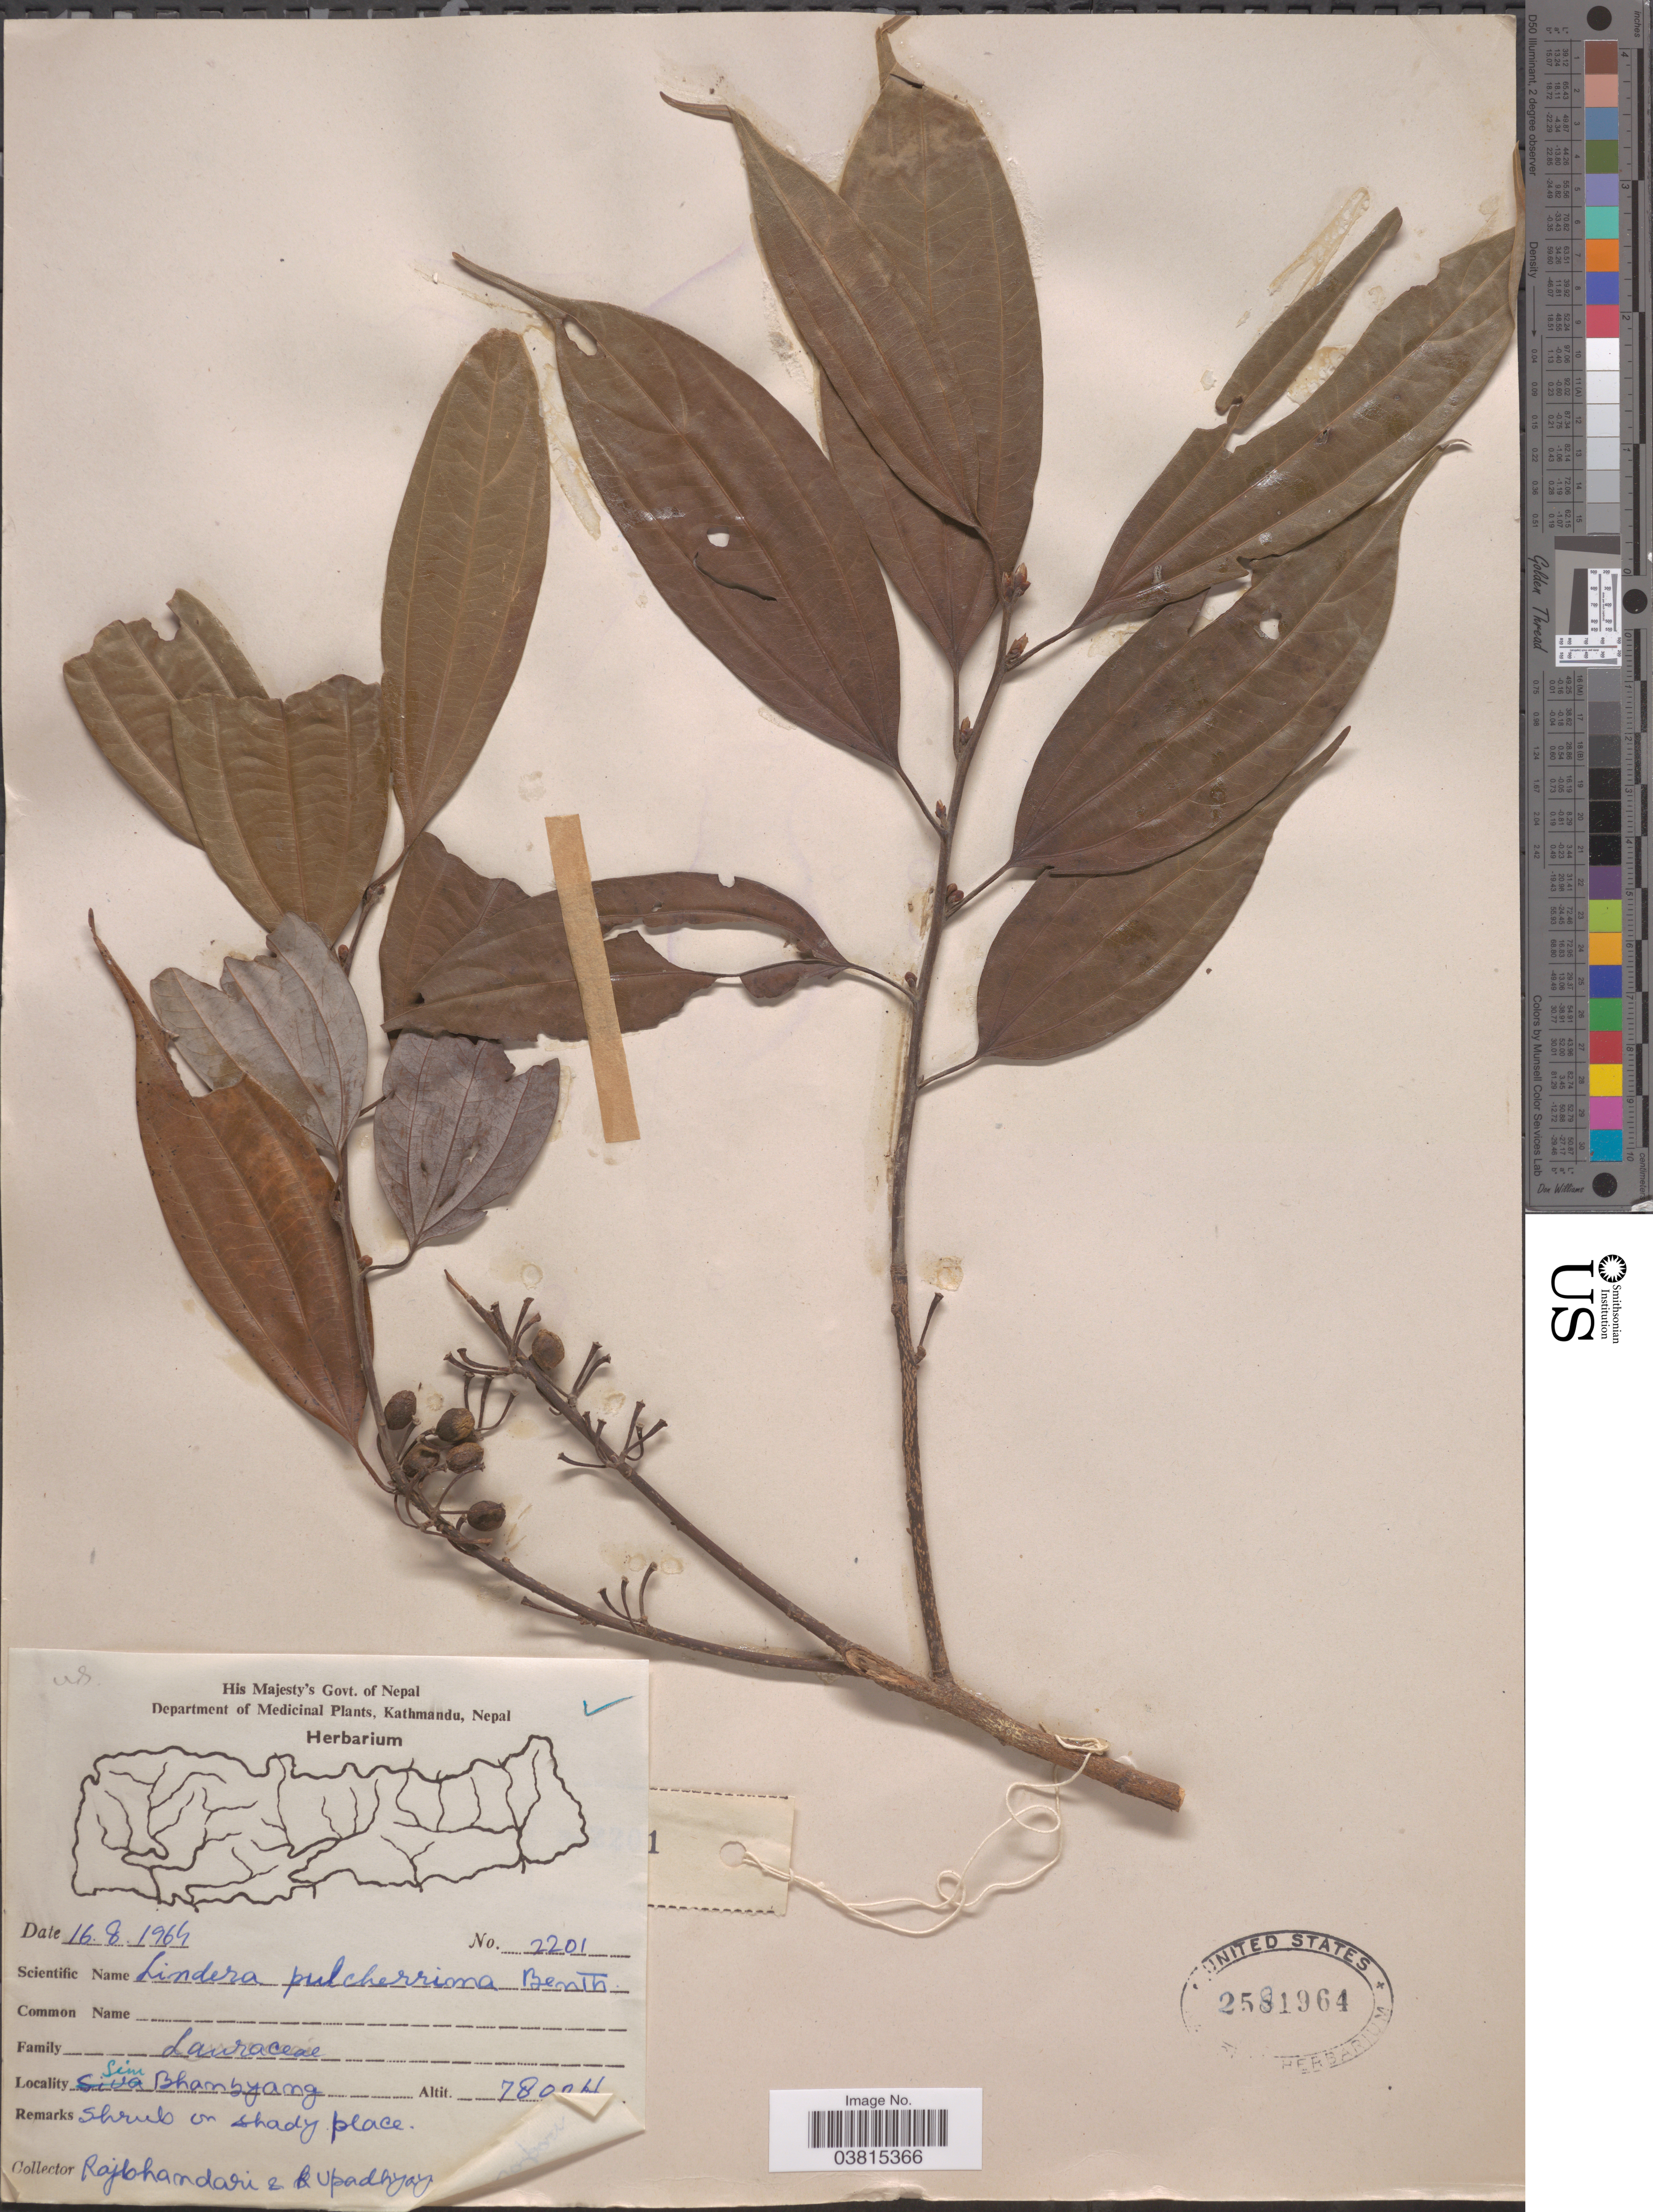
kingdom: Plantae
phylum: Tracheophyta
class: Magnoliopsida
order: Laurales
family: Lauraceae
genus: Lindera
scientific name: Lindera pulcherrima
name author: (Nees) Hook. f.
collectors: Rajbhandari & Upadhyay, --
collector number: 2201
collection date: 1964-08-16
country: Nepal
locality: Sim Bhanbyang.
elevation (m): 2377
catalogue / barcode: US 2581964